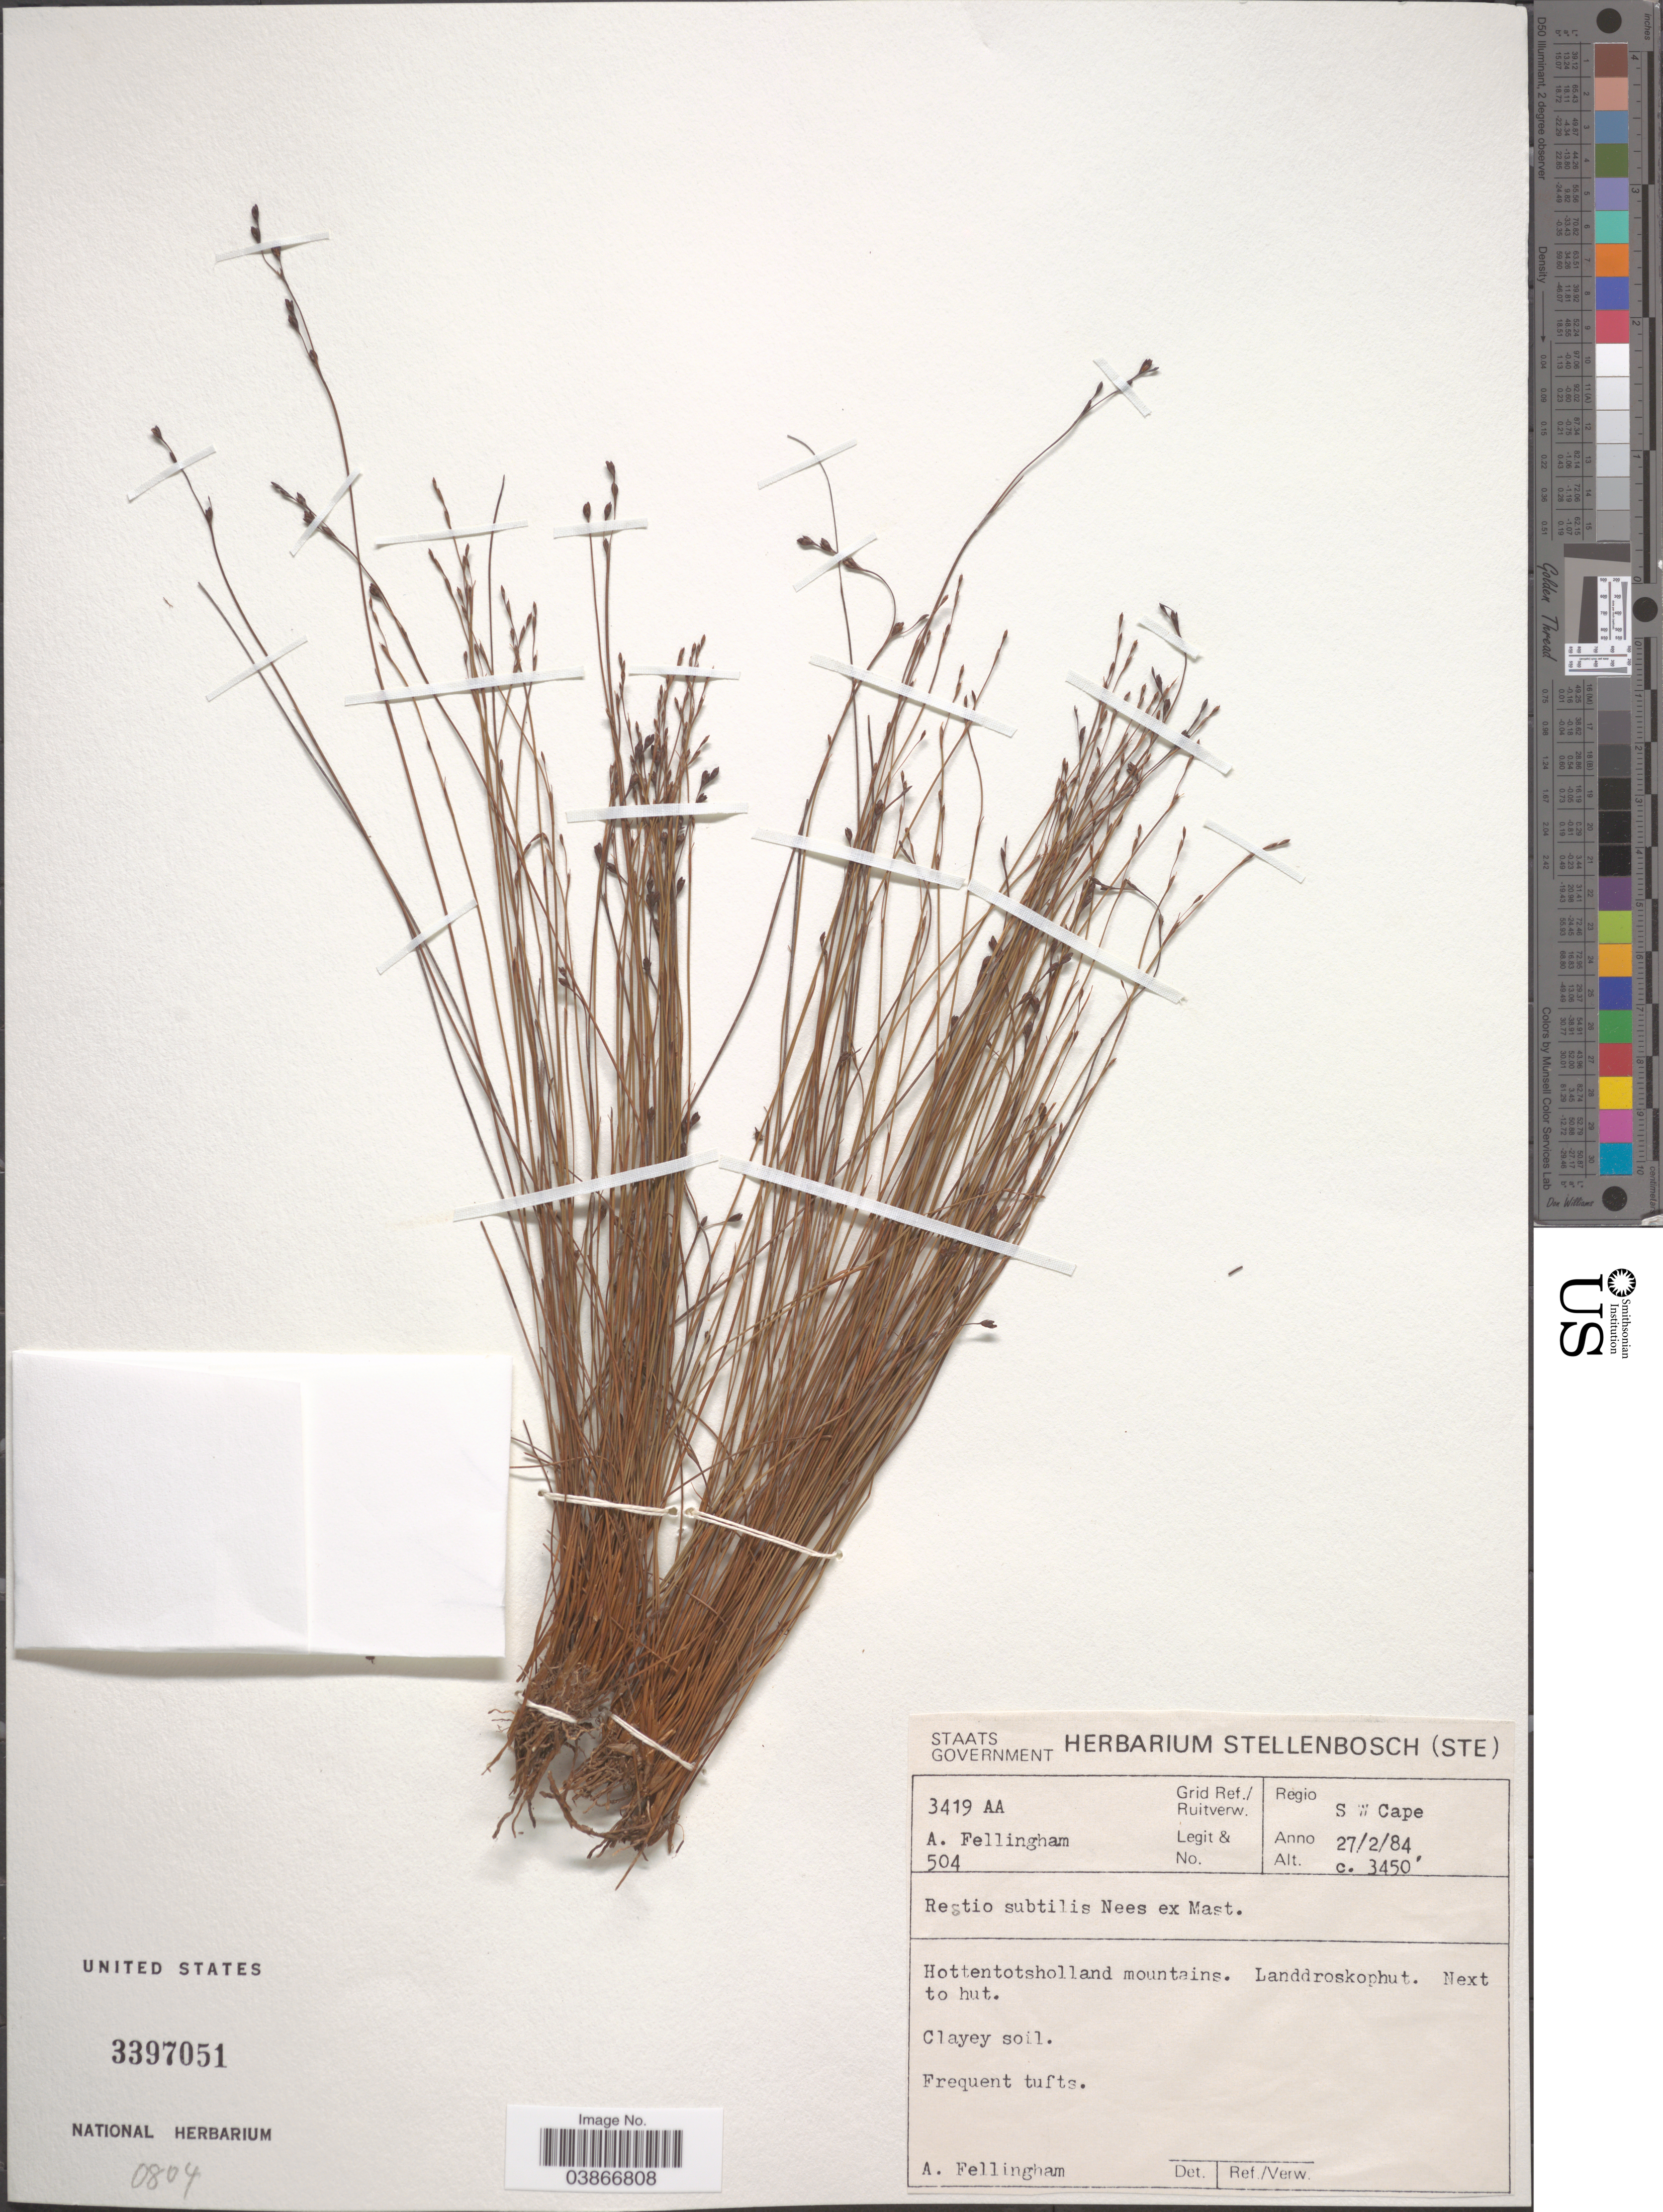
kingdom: Plantae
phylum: Tracheophyta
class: Liliopsida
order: Poales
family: Restionaceae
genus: Restio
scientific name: Restio subtilis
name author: Nees ex Mast.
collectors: A. Fellingham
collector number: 504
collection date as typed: Transcribed d/m/y: 27/2/84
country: South Africa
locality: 3419 AA Grid Ref./Ruitverw. Regio S W Cape. Hottentotsholland mountains. Landdroskophut. Next to hut.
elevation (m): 1052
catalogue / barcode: US 3397051